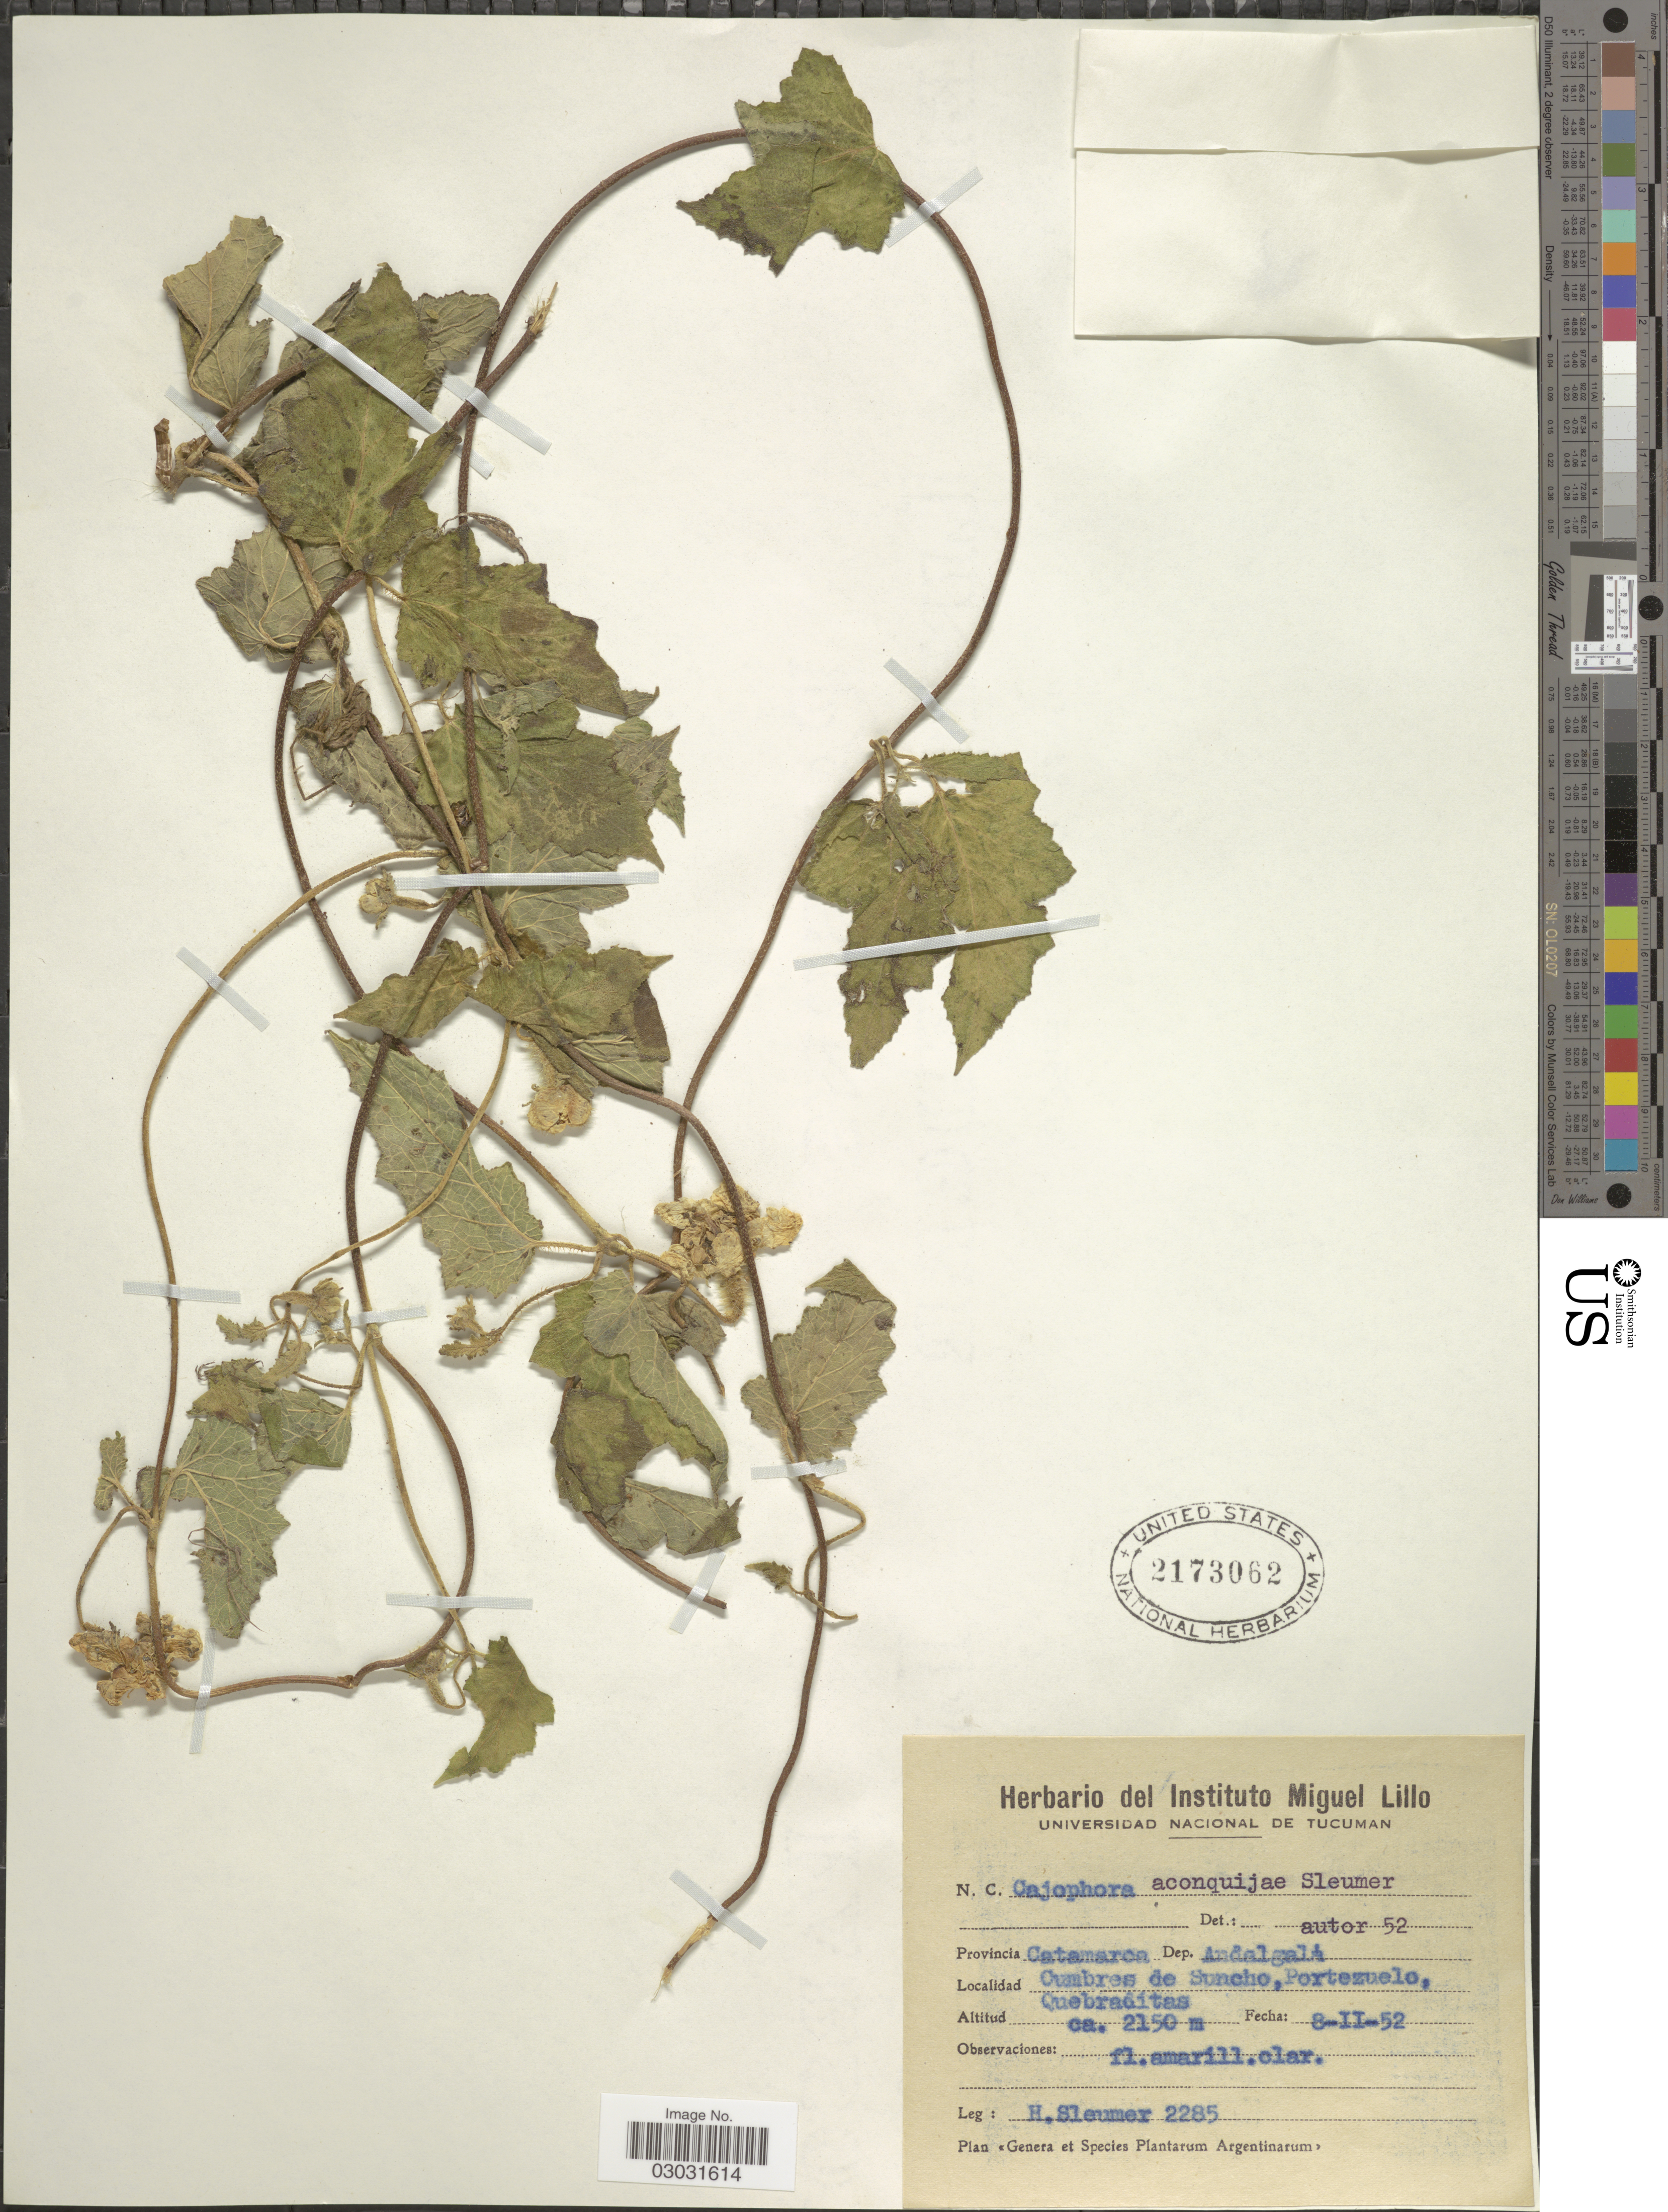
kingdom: Plantae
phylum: Tracheophyta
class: Magnoliopsida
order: Cornales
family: Loasaceae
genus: Caiophora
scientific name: Caiophora aconquijae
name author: Sleumer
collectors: H. O. Sleumer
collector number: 2285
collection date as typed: Transcribed d/m/y: 8/2/52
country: Argentina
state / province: Catamarca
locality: Dep. Andalgalá. Cumbres de Suncho, Portezuelo, Quebraditas.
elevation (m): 2150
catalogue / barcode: US 2173062